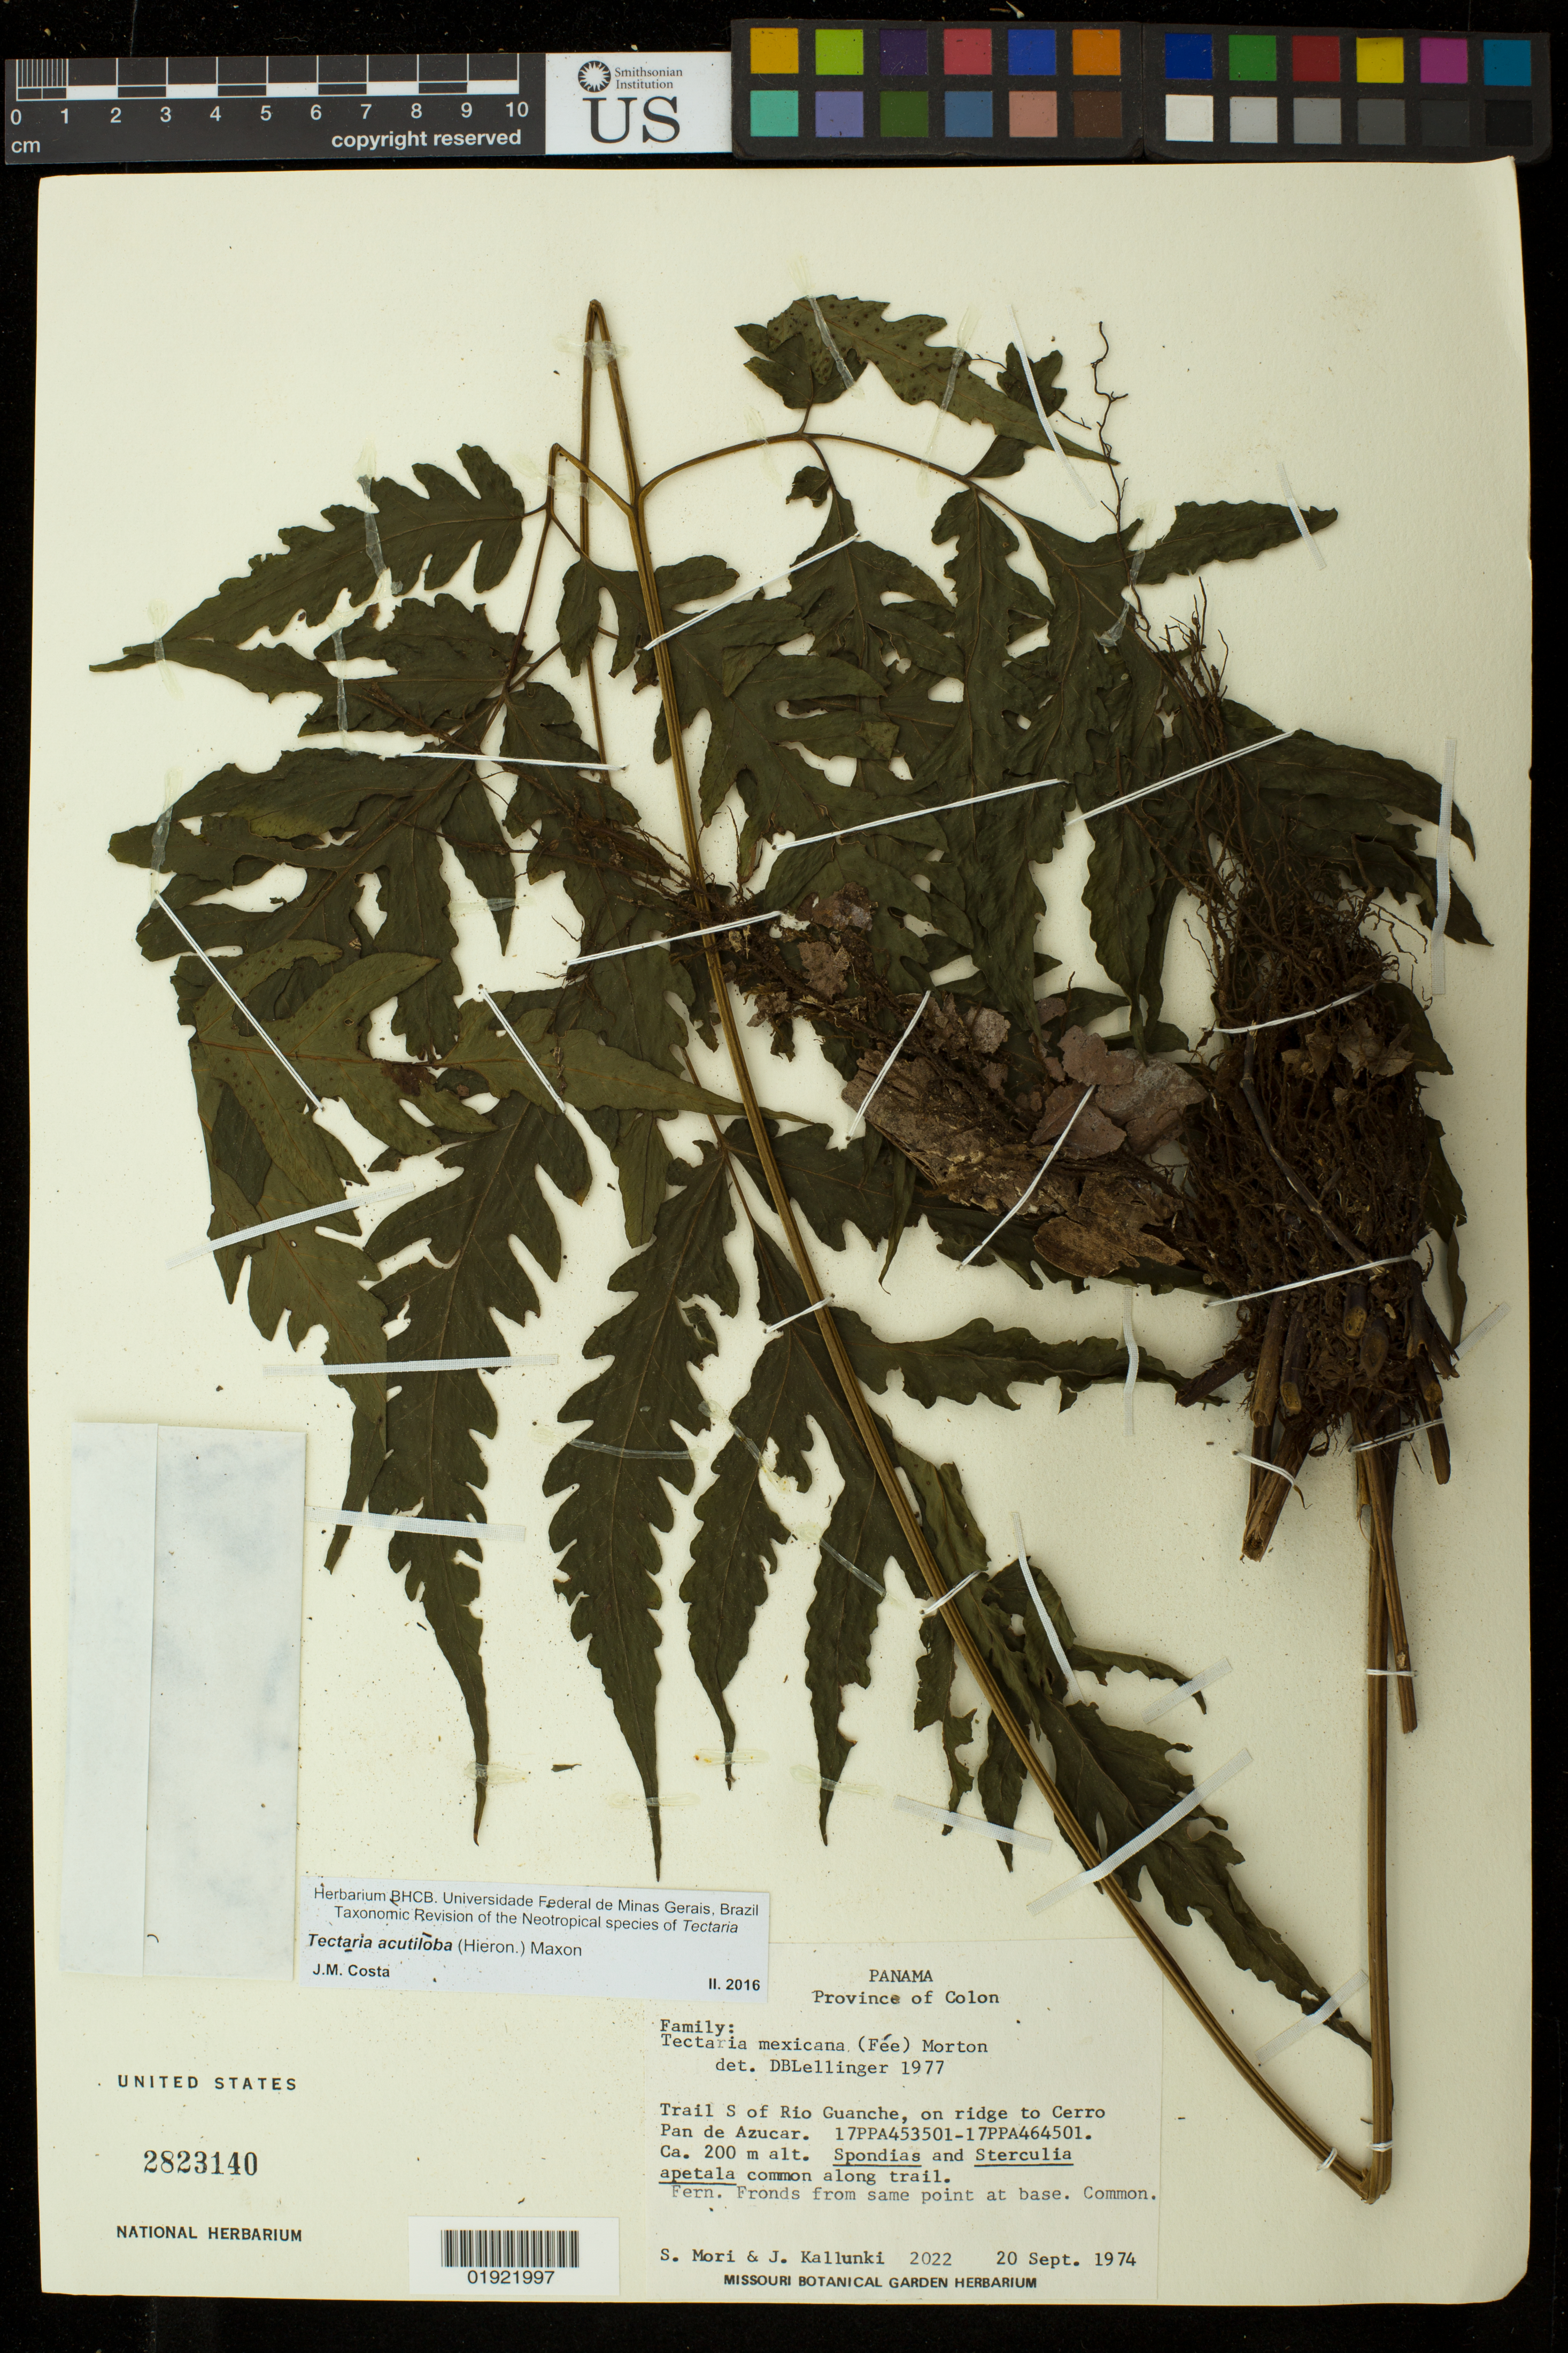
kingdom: Plantae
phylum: Tracheophyta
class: Polypodiopsida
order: Polypodiales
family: Tectariaceae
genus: Tectaria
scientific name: Tectaria acutiloba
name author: (Hieron.) Maxon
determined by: Costa, J. M.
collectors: S. Mori & J. Kallunki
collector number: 2022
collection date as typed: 20 Sept. 1974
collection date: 1974-09-20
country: Panama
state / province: Colón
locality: Trail S of Rio Guanche, on ridge to Cerro Pan de Azucar. 17PPA453501-17PPA464501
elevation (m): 200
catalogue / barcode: US 2823140